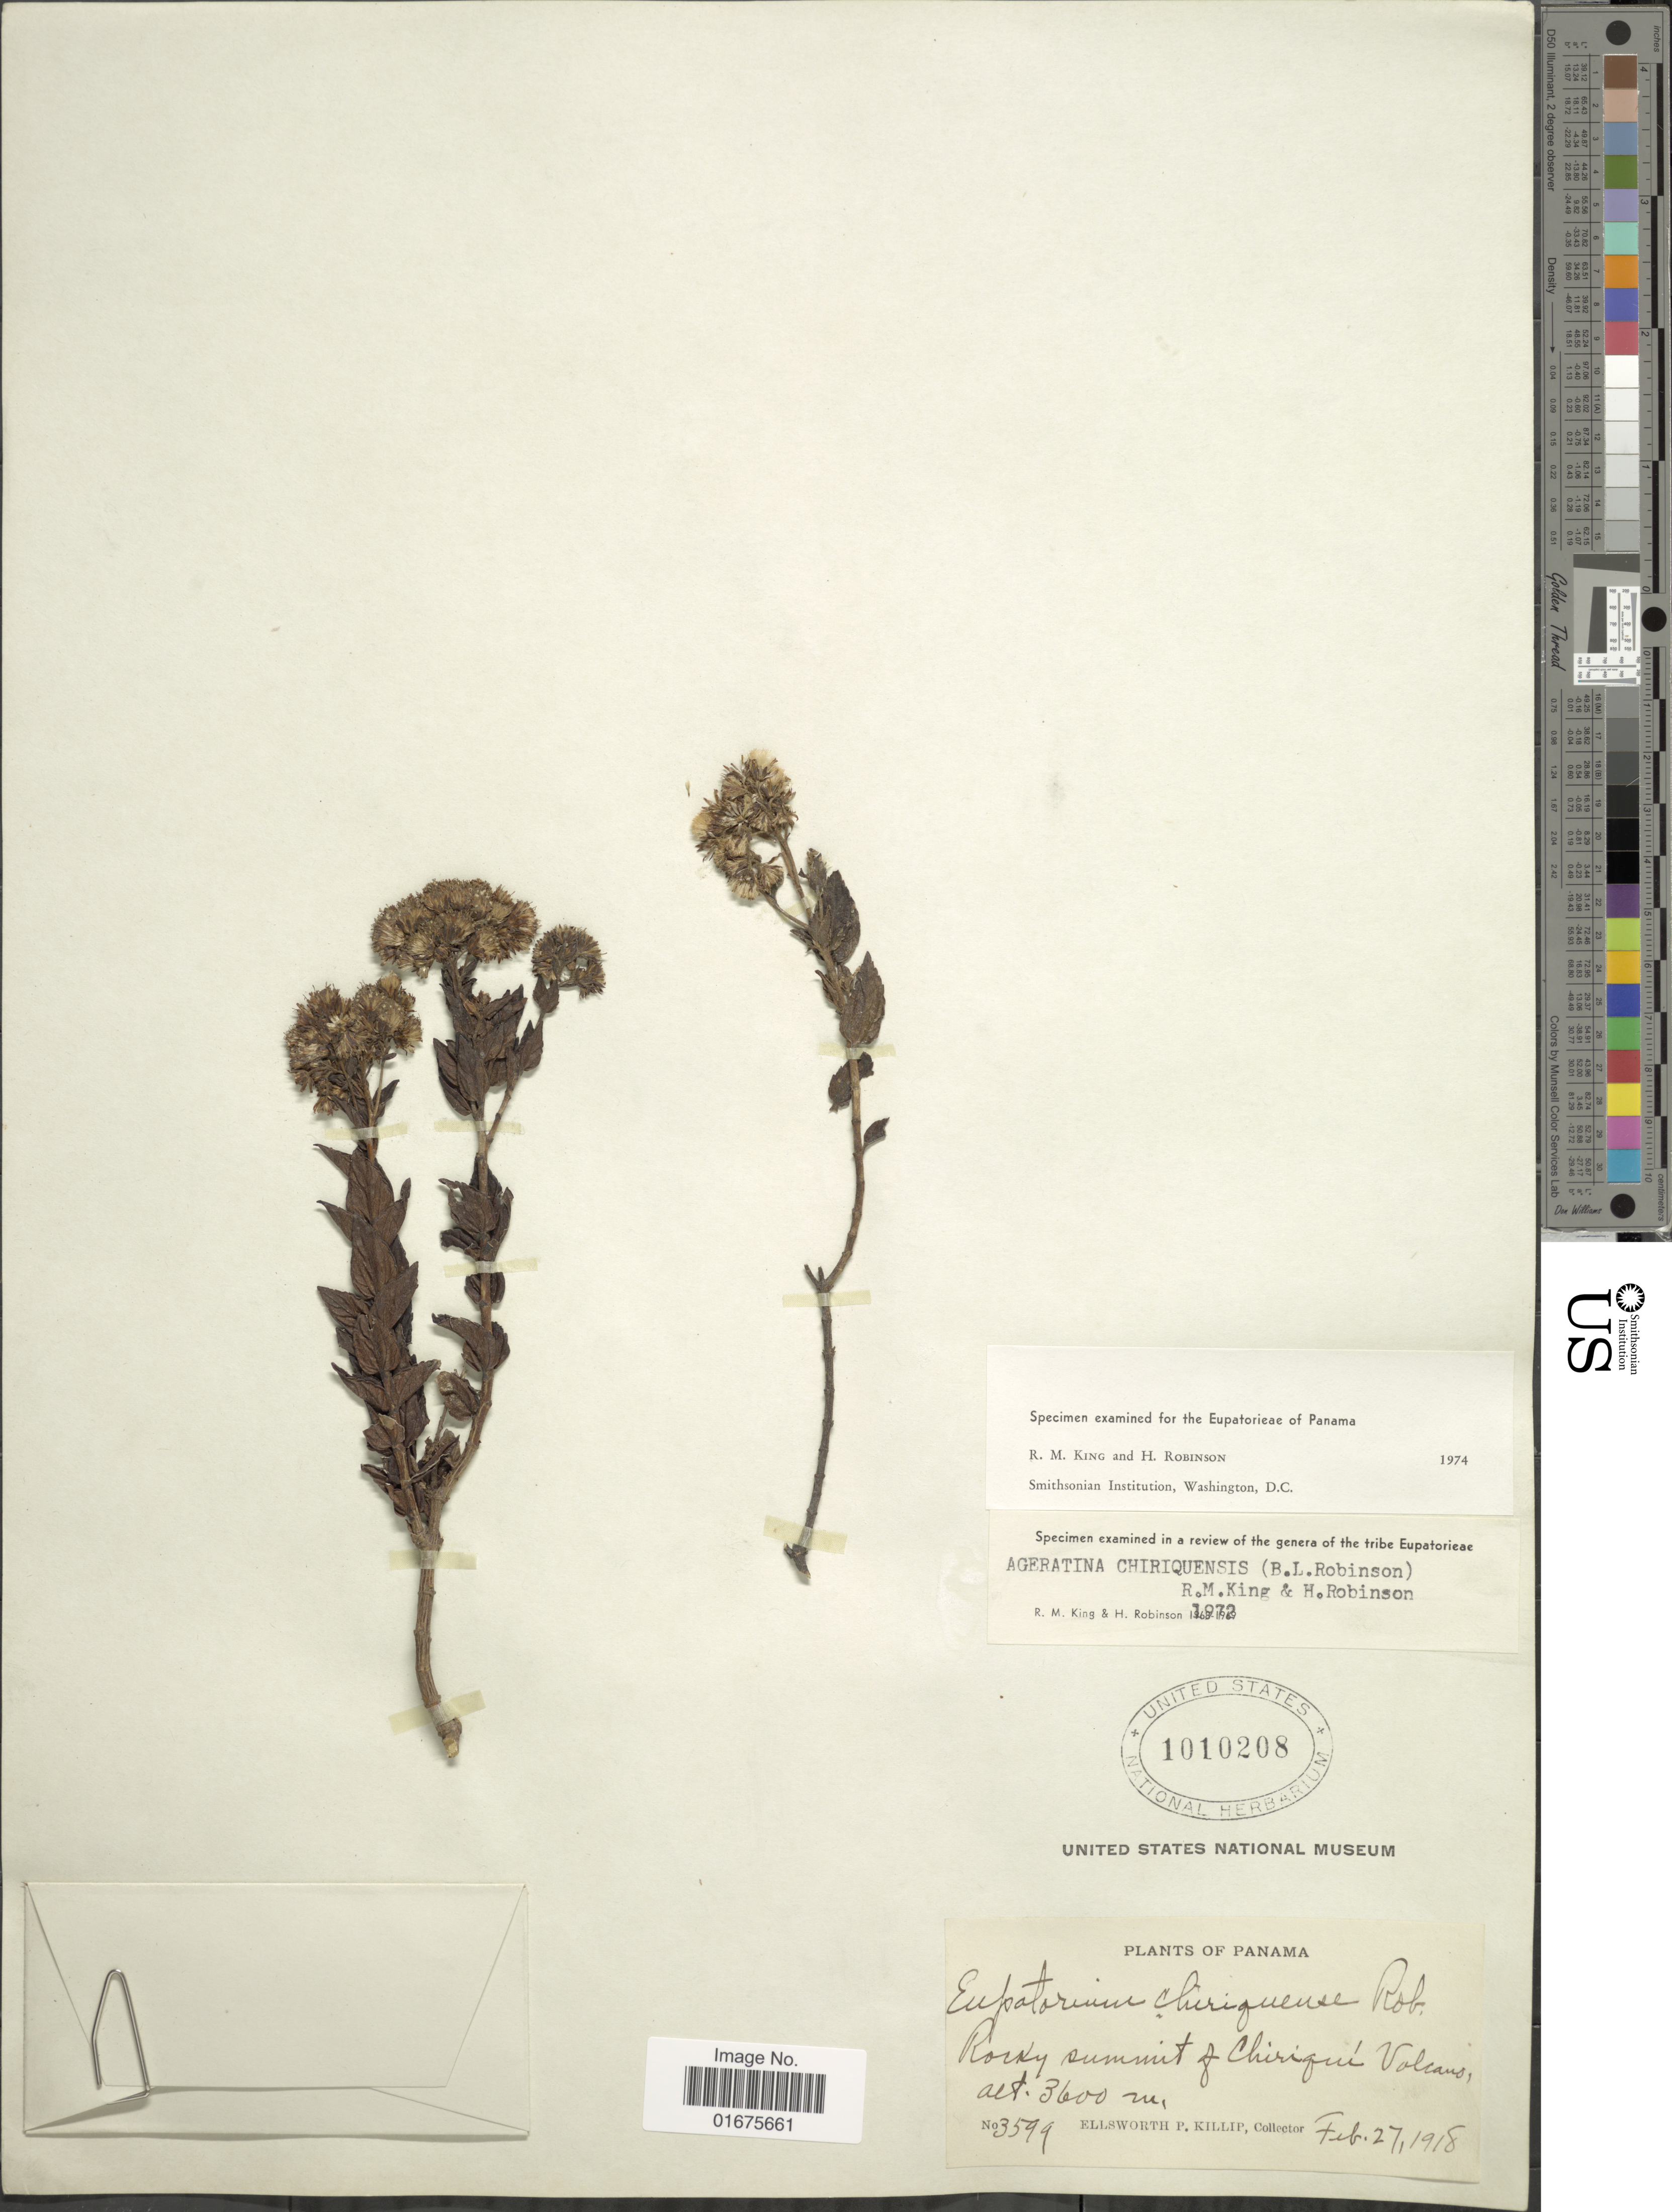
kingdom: Plantae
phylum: Tracheophyta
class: Magnoliopsida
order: Asterales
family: Asteraceae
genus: Ageratina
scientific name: Ageratina chiriquensis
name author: (B.L. Rob.) R.M. King & H. Rob.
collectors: E. P. Killip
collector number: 3599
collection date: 1918-02-27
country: Panama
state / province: Chiriqui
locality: Rocky summit of Chiriqui Volcan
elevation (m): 3600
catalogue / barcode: US 1010208